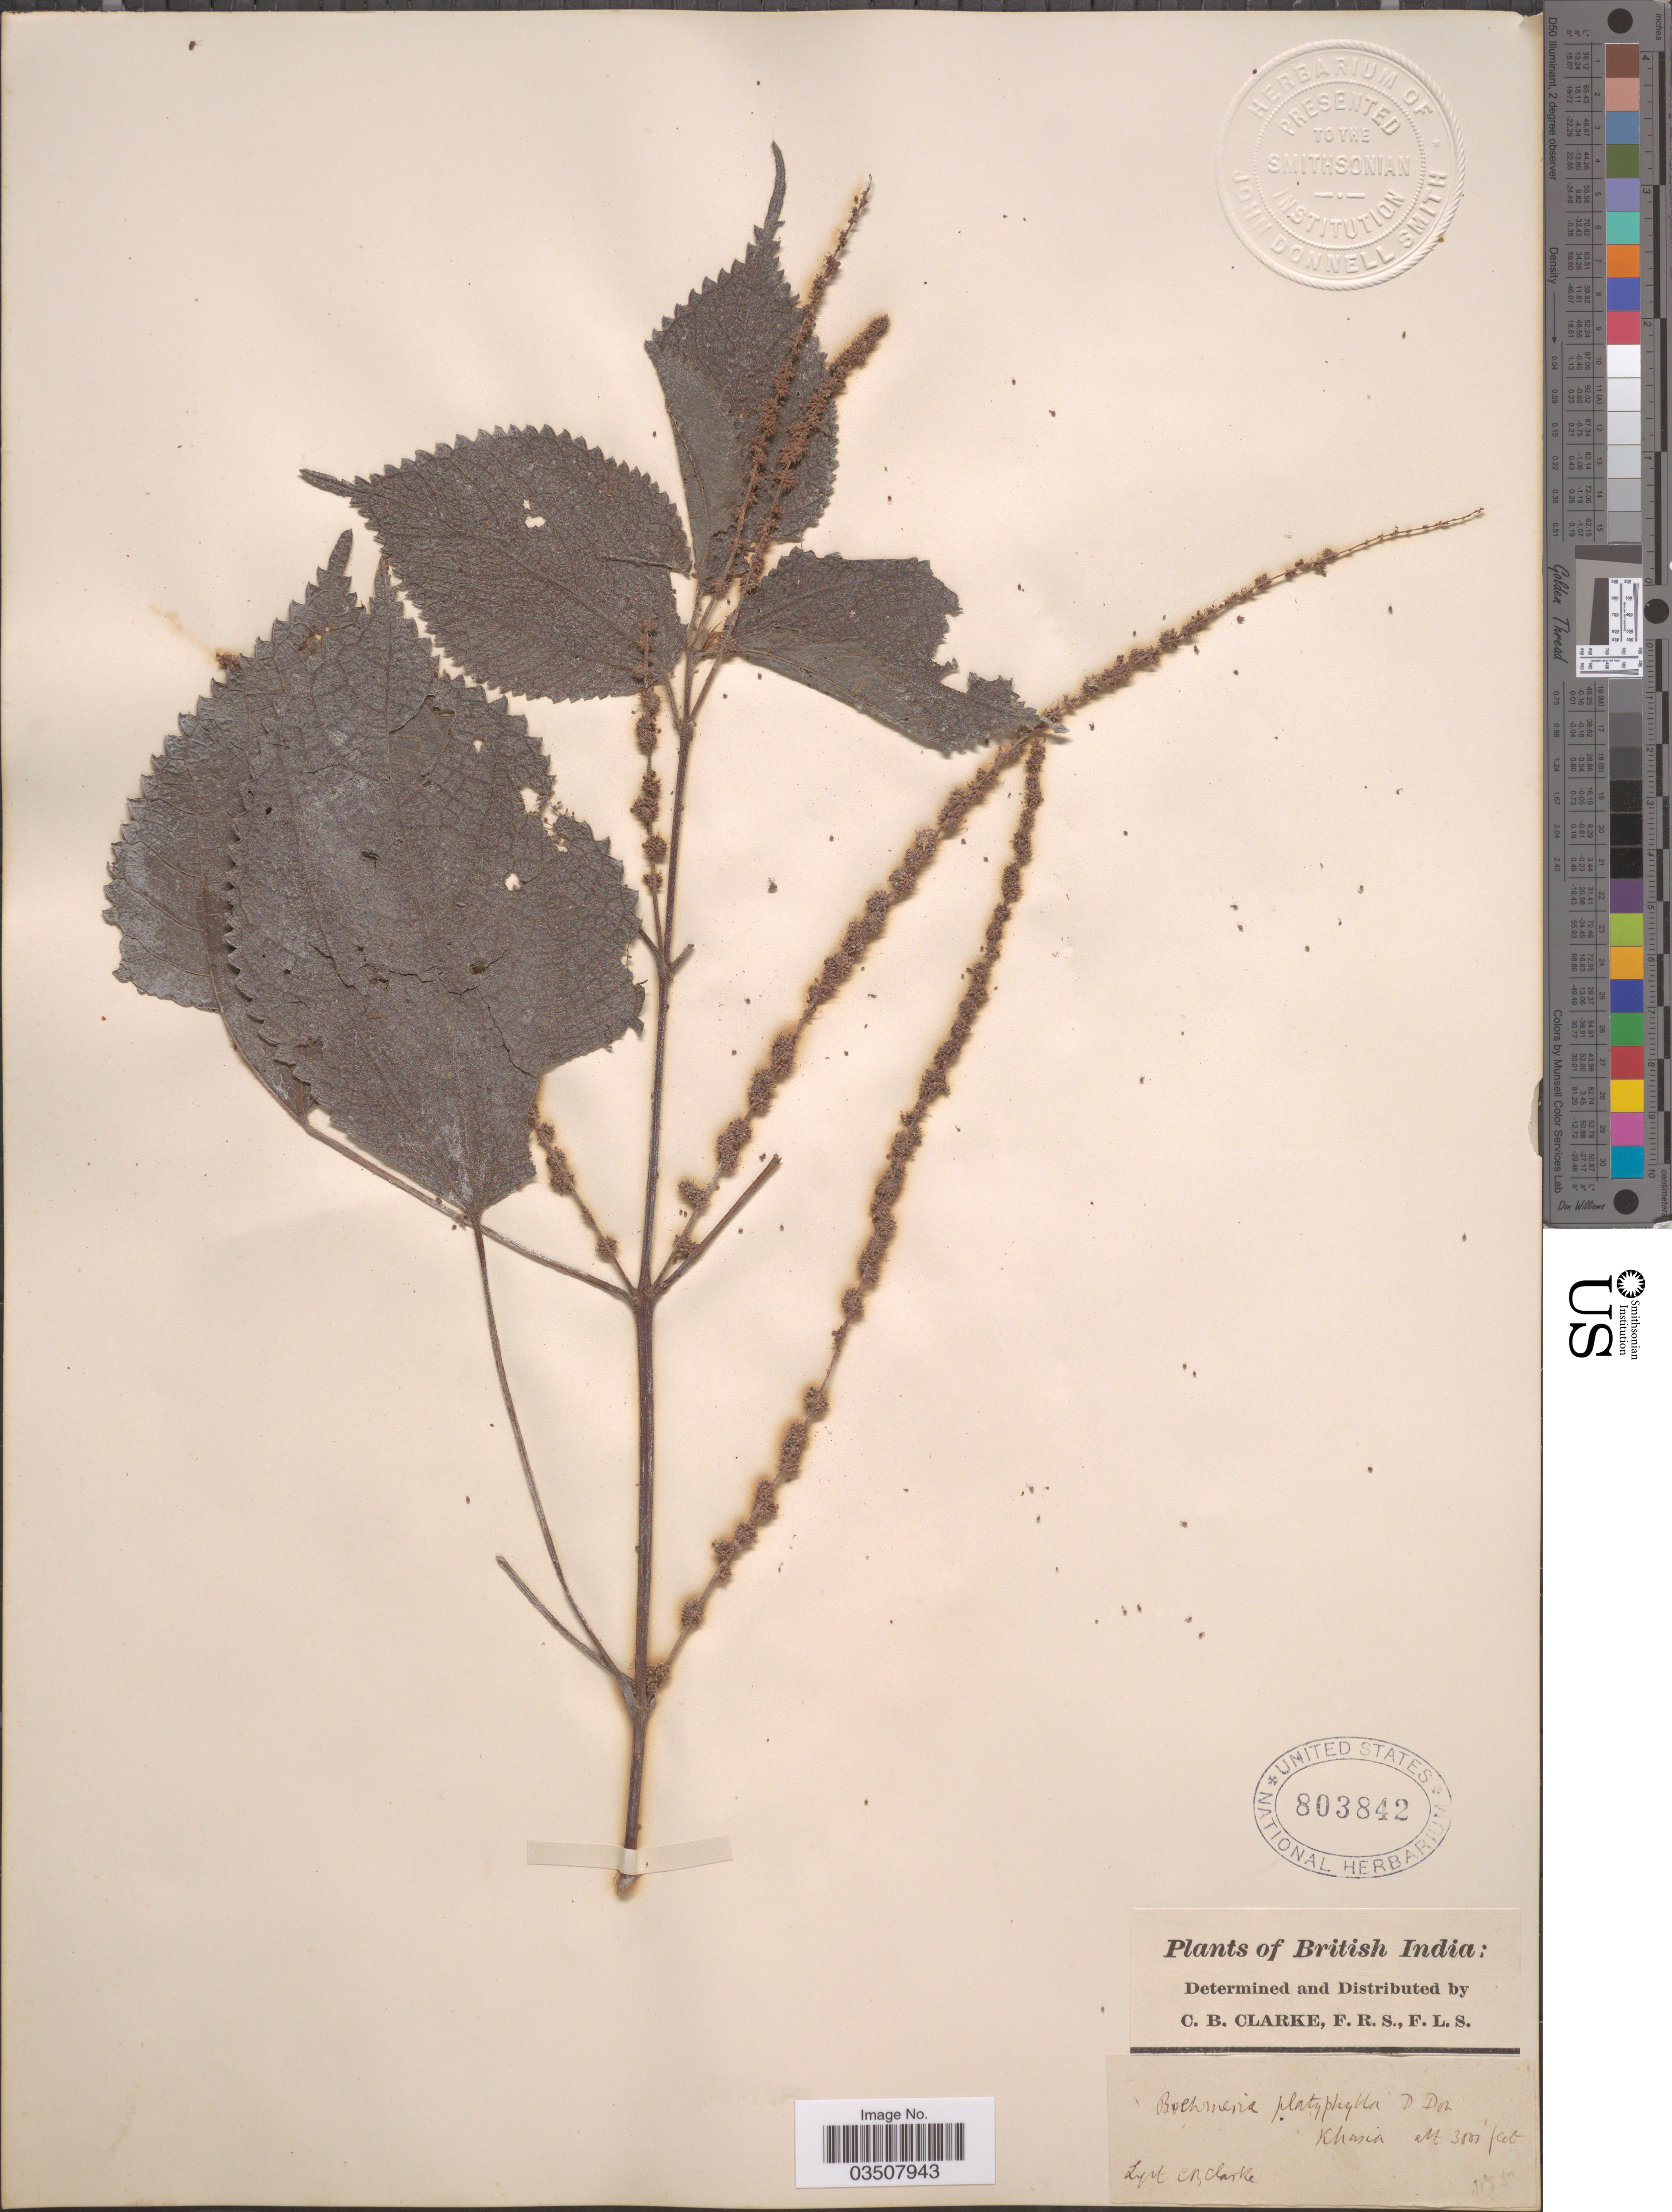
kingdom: Plantae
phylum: Tracheophyta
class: Magnoliopsida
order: Rosales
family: Urticaceae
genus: Boehmeria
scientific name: Boehmeria platyphylla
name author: G. Don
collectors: C. B. Clarke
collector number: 155*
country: India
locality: British India. Khasia.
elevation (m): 914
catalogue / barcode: US 803842